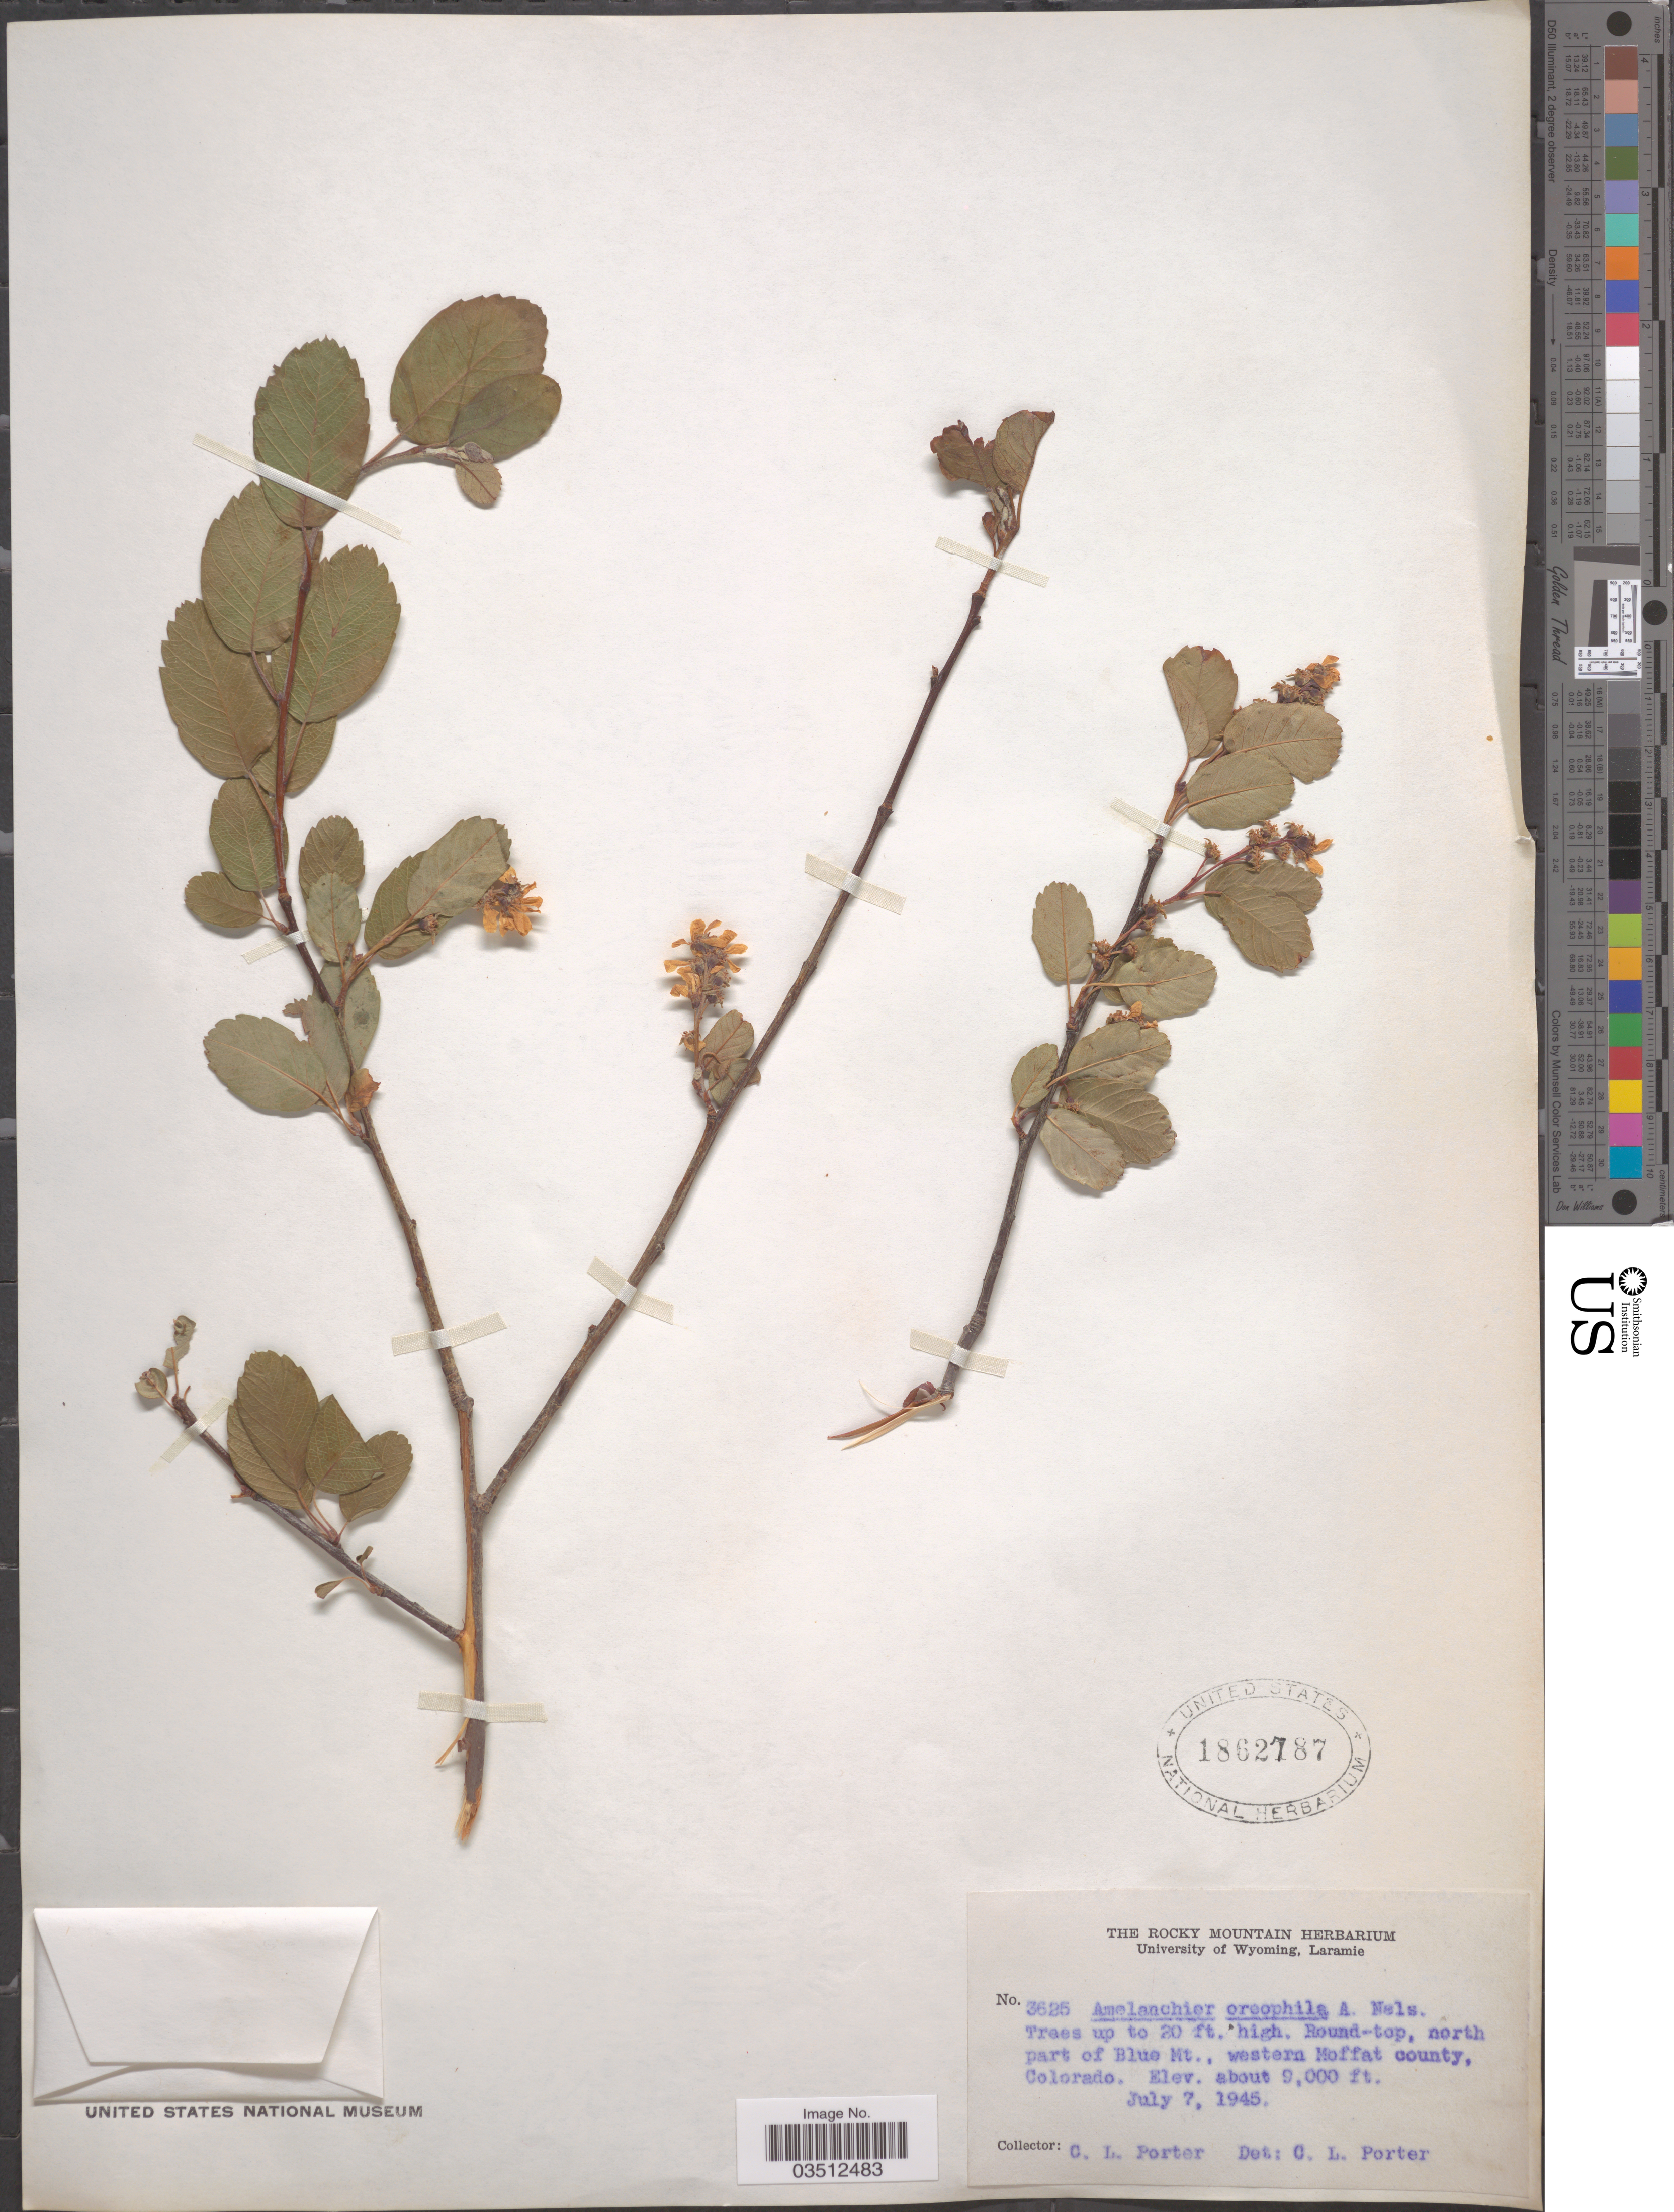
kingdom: Plantae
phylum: Tracheophyta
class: Magnoliopsida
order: Rosales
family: Rosaceae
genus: Amelanchier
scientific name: Amelanchier oreophila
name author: A. Nelson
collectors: C. L. Porter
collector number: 3625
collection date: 1945-07-07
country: United States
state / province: Colorado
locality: Round-top, north part of Blue Mt., western Moffat county.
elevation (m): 2743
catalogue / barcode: US 1862787